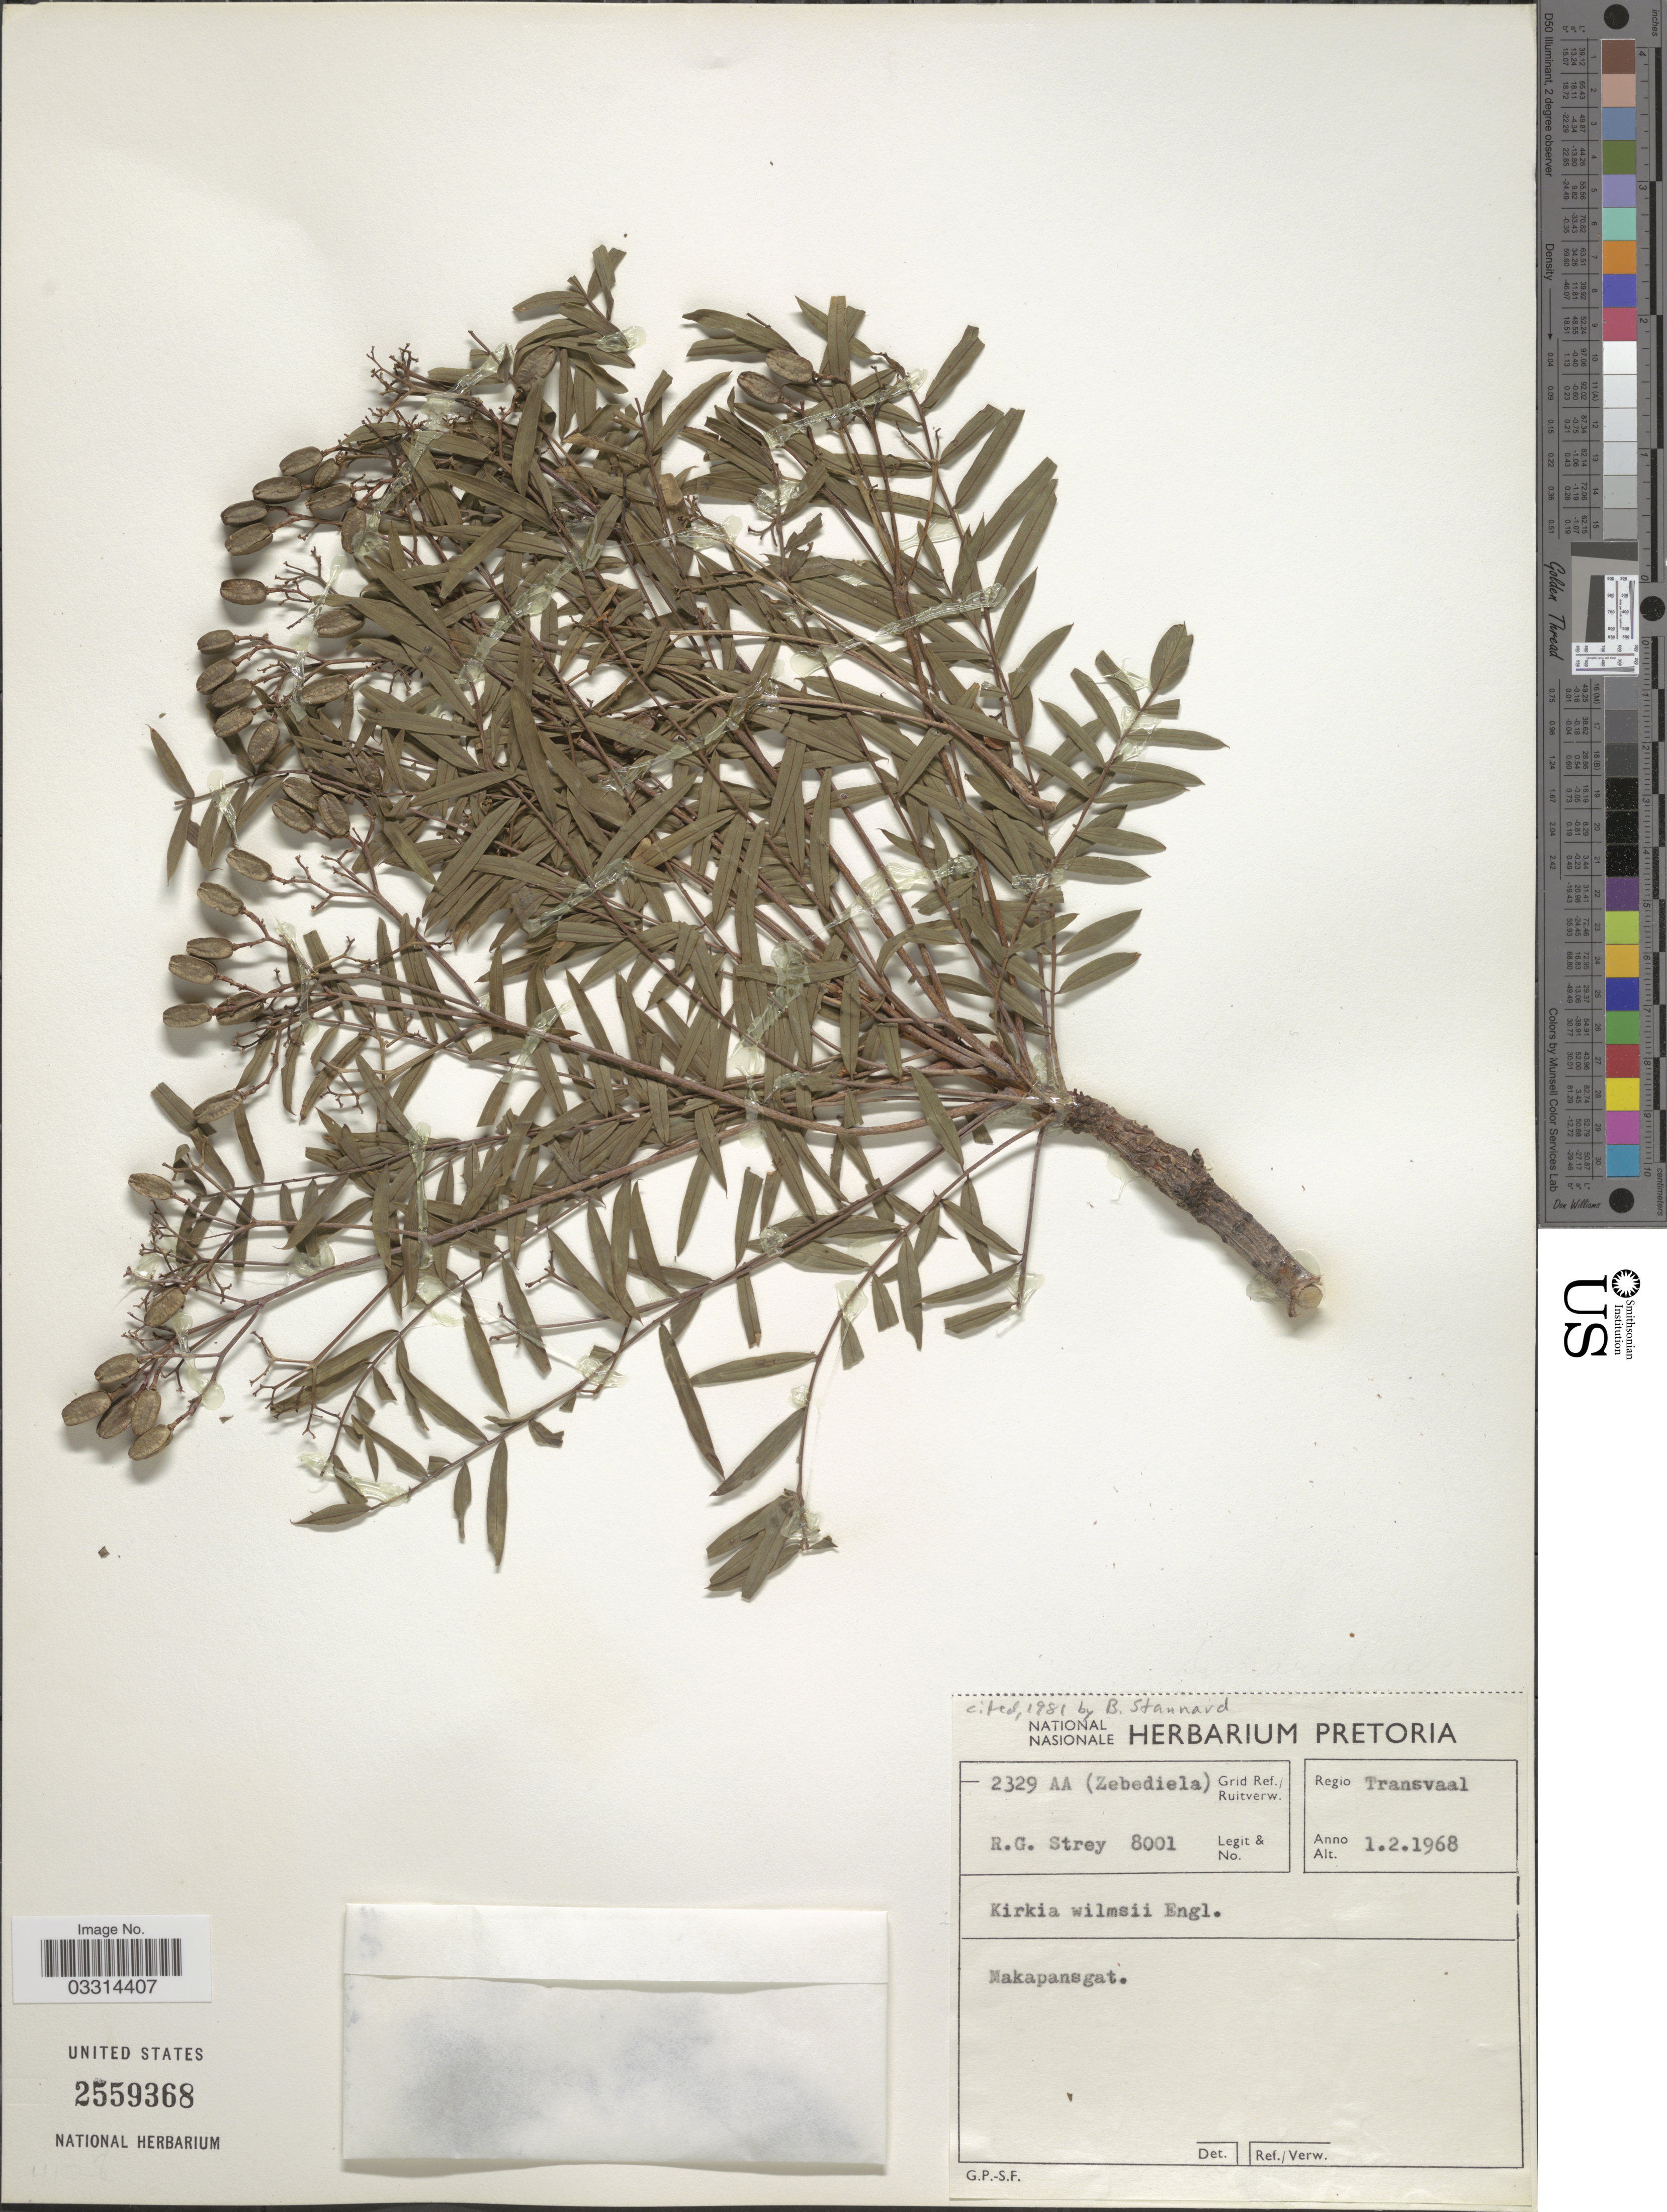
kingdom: Plantae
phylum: Tracheophyta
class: Magnoliopsida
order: Sapindales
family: Kirkiaceae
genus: Kirkia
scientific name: Kirkia wilmsii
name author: Engl.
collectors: R. G. Strey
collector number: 8001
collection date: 1968-02-01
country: South Africa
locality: Regio Transvaal. Grid Ref./Ruitverw. 2329 AA (Zebediela). Makapansgat.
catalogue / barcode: US 2559368